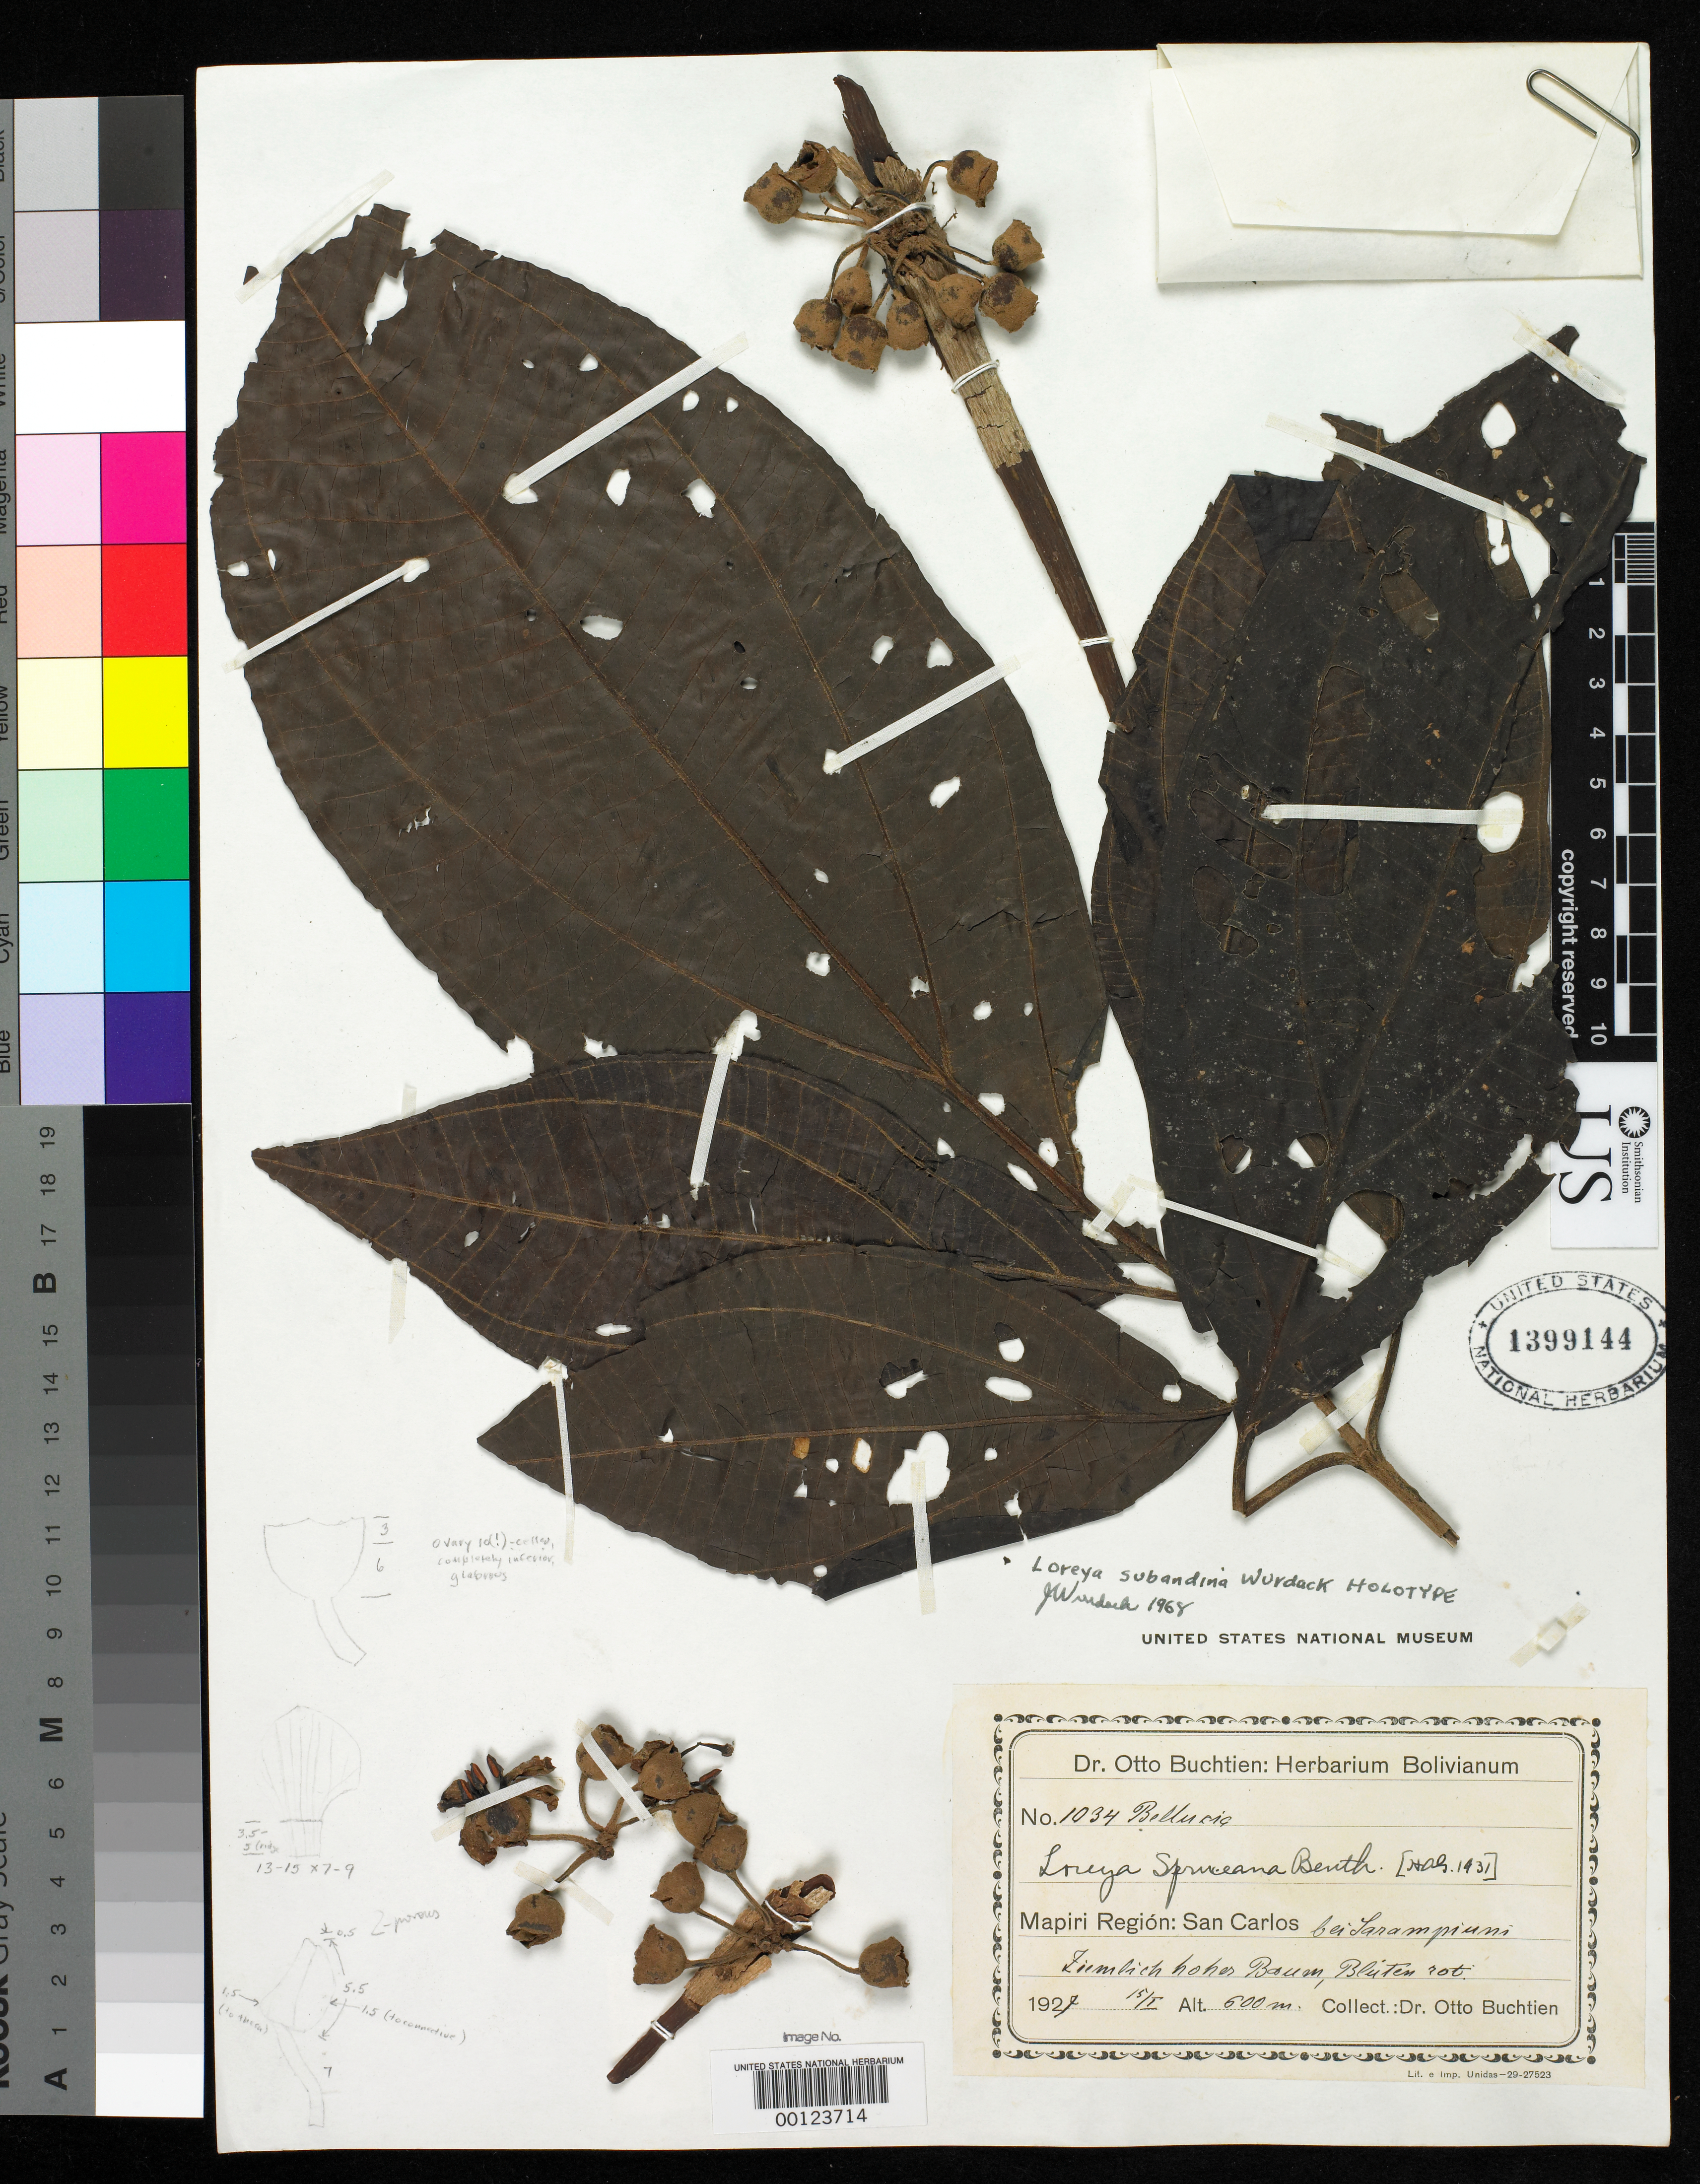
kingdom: Plantae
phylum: Tracheophyta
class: Magnoliopsida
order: Myrtales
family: Melastomataceae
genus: Loreya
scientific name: Loreya subandina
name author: Wurdack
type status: Holotype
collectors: O. Buchtien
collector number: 1034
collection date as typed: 15 Jan 1927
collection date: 1927-01-15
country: Bolivia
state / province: La Paz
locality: Sarampinni, Mapiri region.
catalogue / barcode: US 1399144